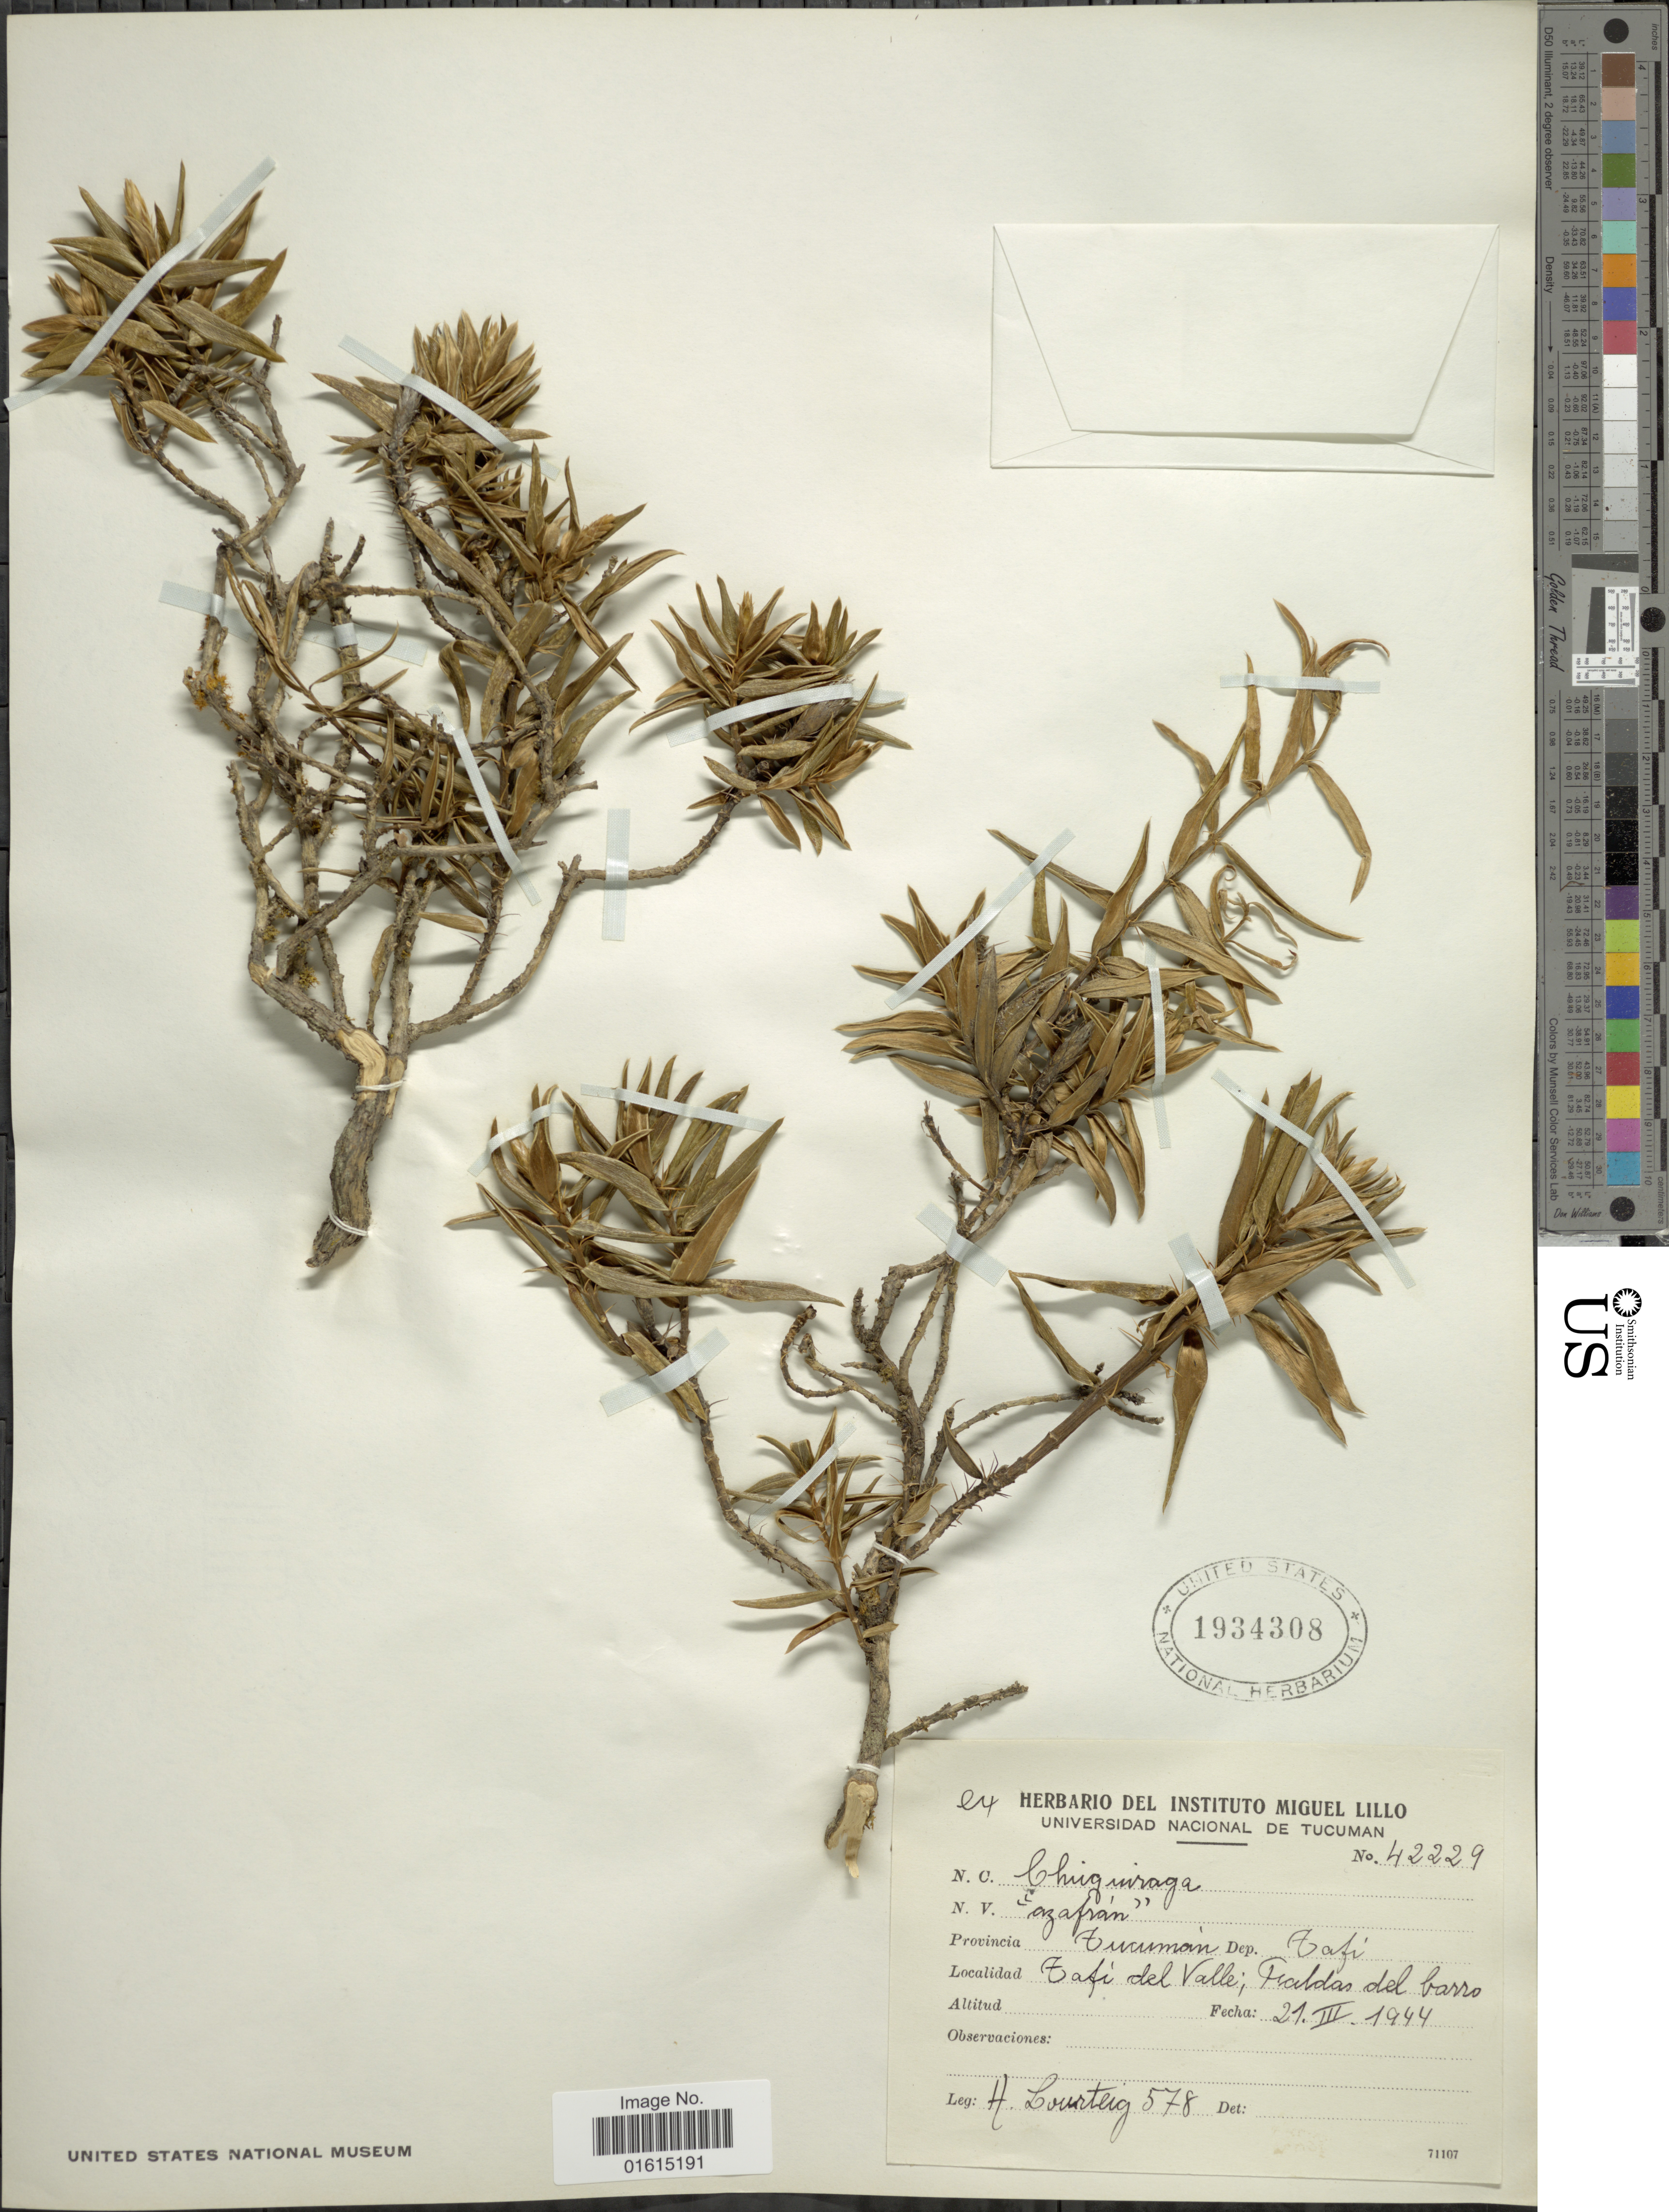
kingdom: Plantae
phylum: Tracheophyta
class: Magnoliopsida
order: Asterales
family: Asteraceae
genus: Chuquiraga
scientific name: Chuquiraga sp.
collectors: A. Lourteig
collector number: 578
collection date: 1944-03-21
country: Argentina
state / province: Tucuman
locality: Provincia Tucuman, Dep. Tafi, Tafi del Valle, Faldas del barro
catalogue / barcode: US 1934308